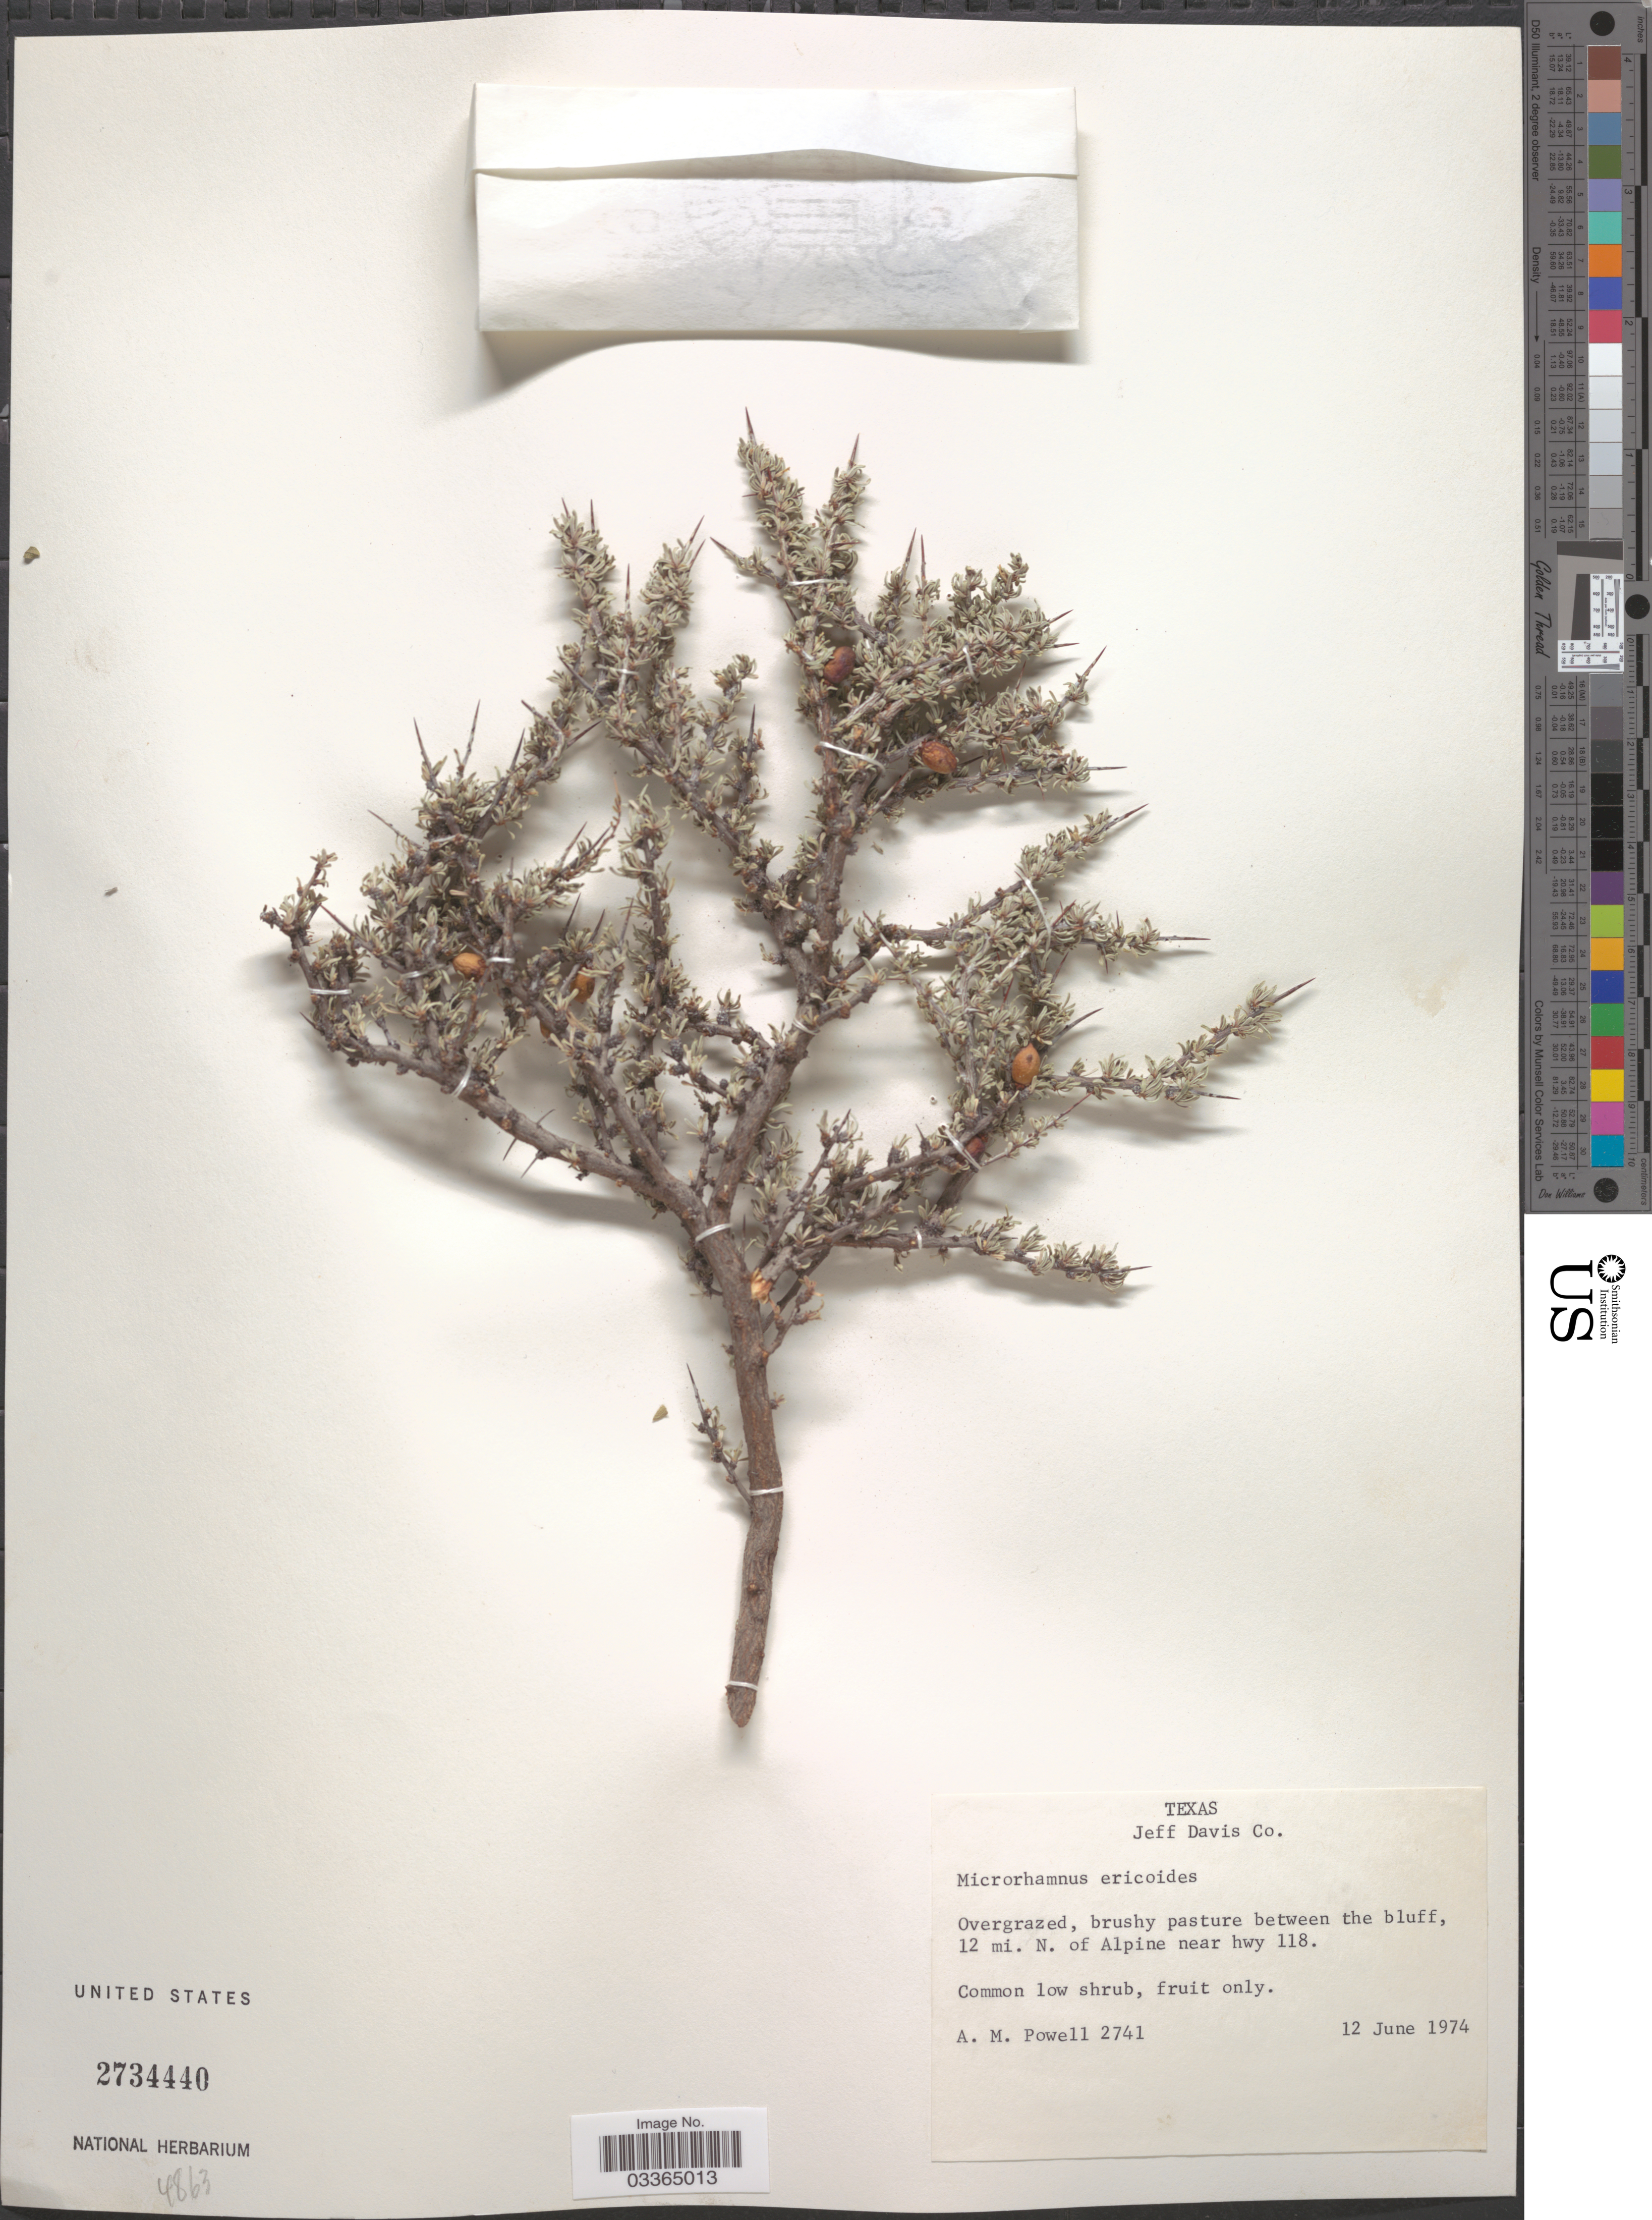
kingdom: Plantae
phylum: Tracheophyta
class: Magnoliopsida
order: Rosales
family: Rhamnaceae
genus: Condalia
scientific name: Condalia ericoides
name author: (A. Gray) M.C. Johnst.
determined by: Strong, Mark T., (BOT), Smithsonian Institution - National Museum of Natural History (UNITED STATES)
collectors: A. M. Powell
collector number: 2741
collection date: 1974-06-12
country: United States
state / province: Texas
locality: Jeff Davis Co., 12 mi. N. of Alpine near hwy 118.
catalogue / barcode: US 2734440